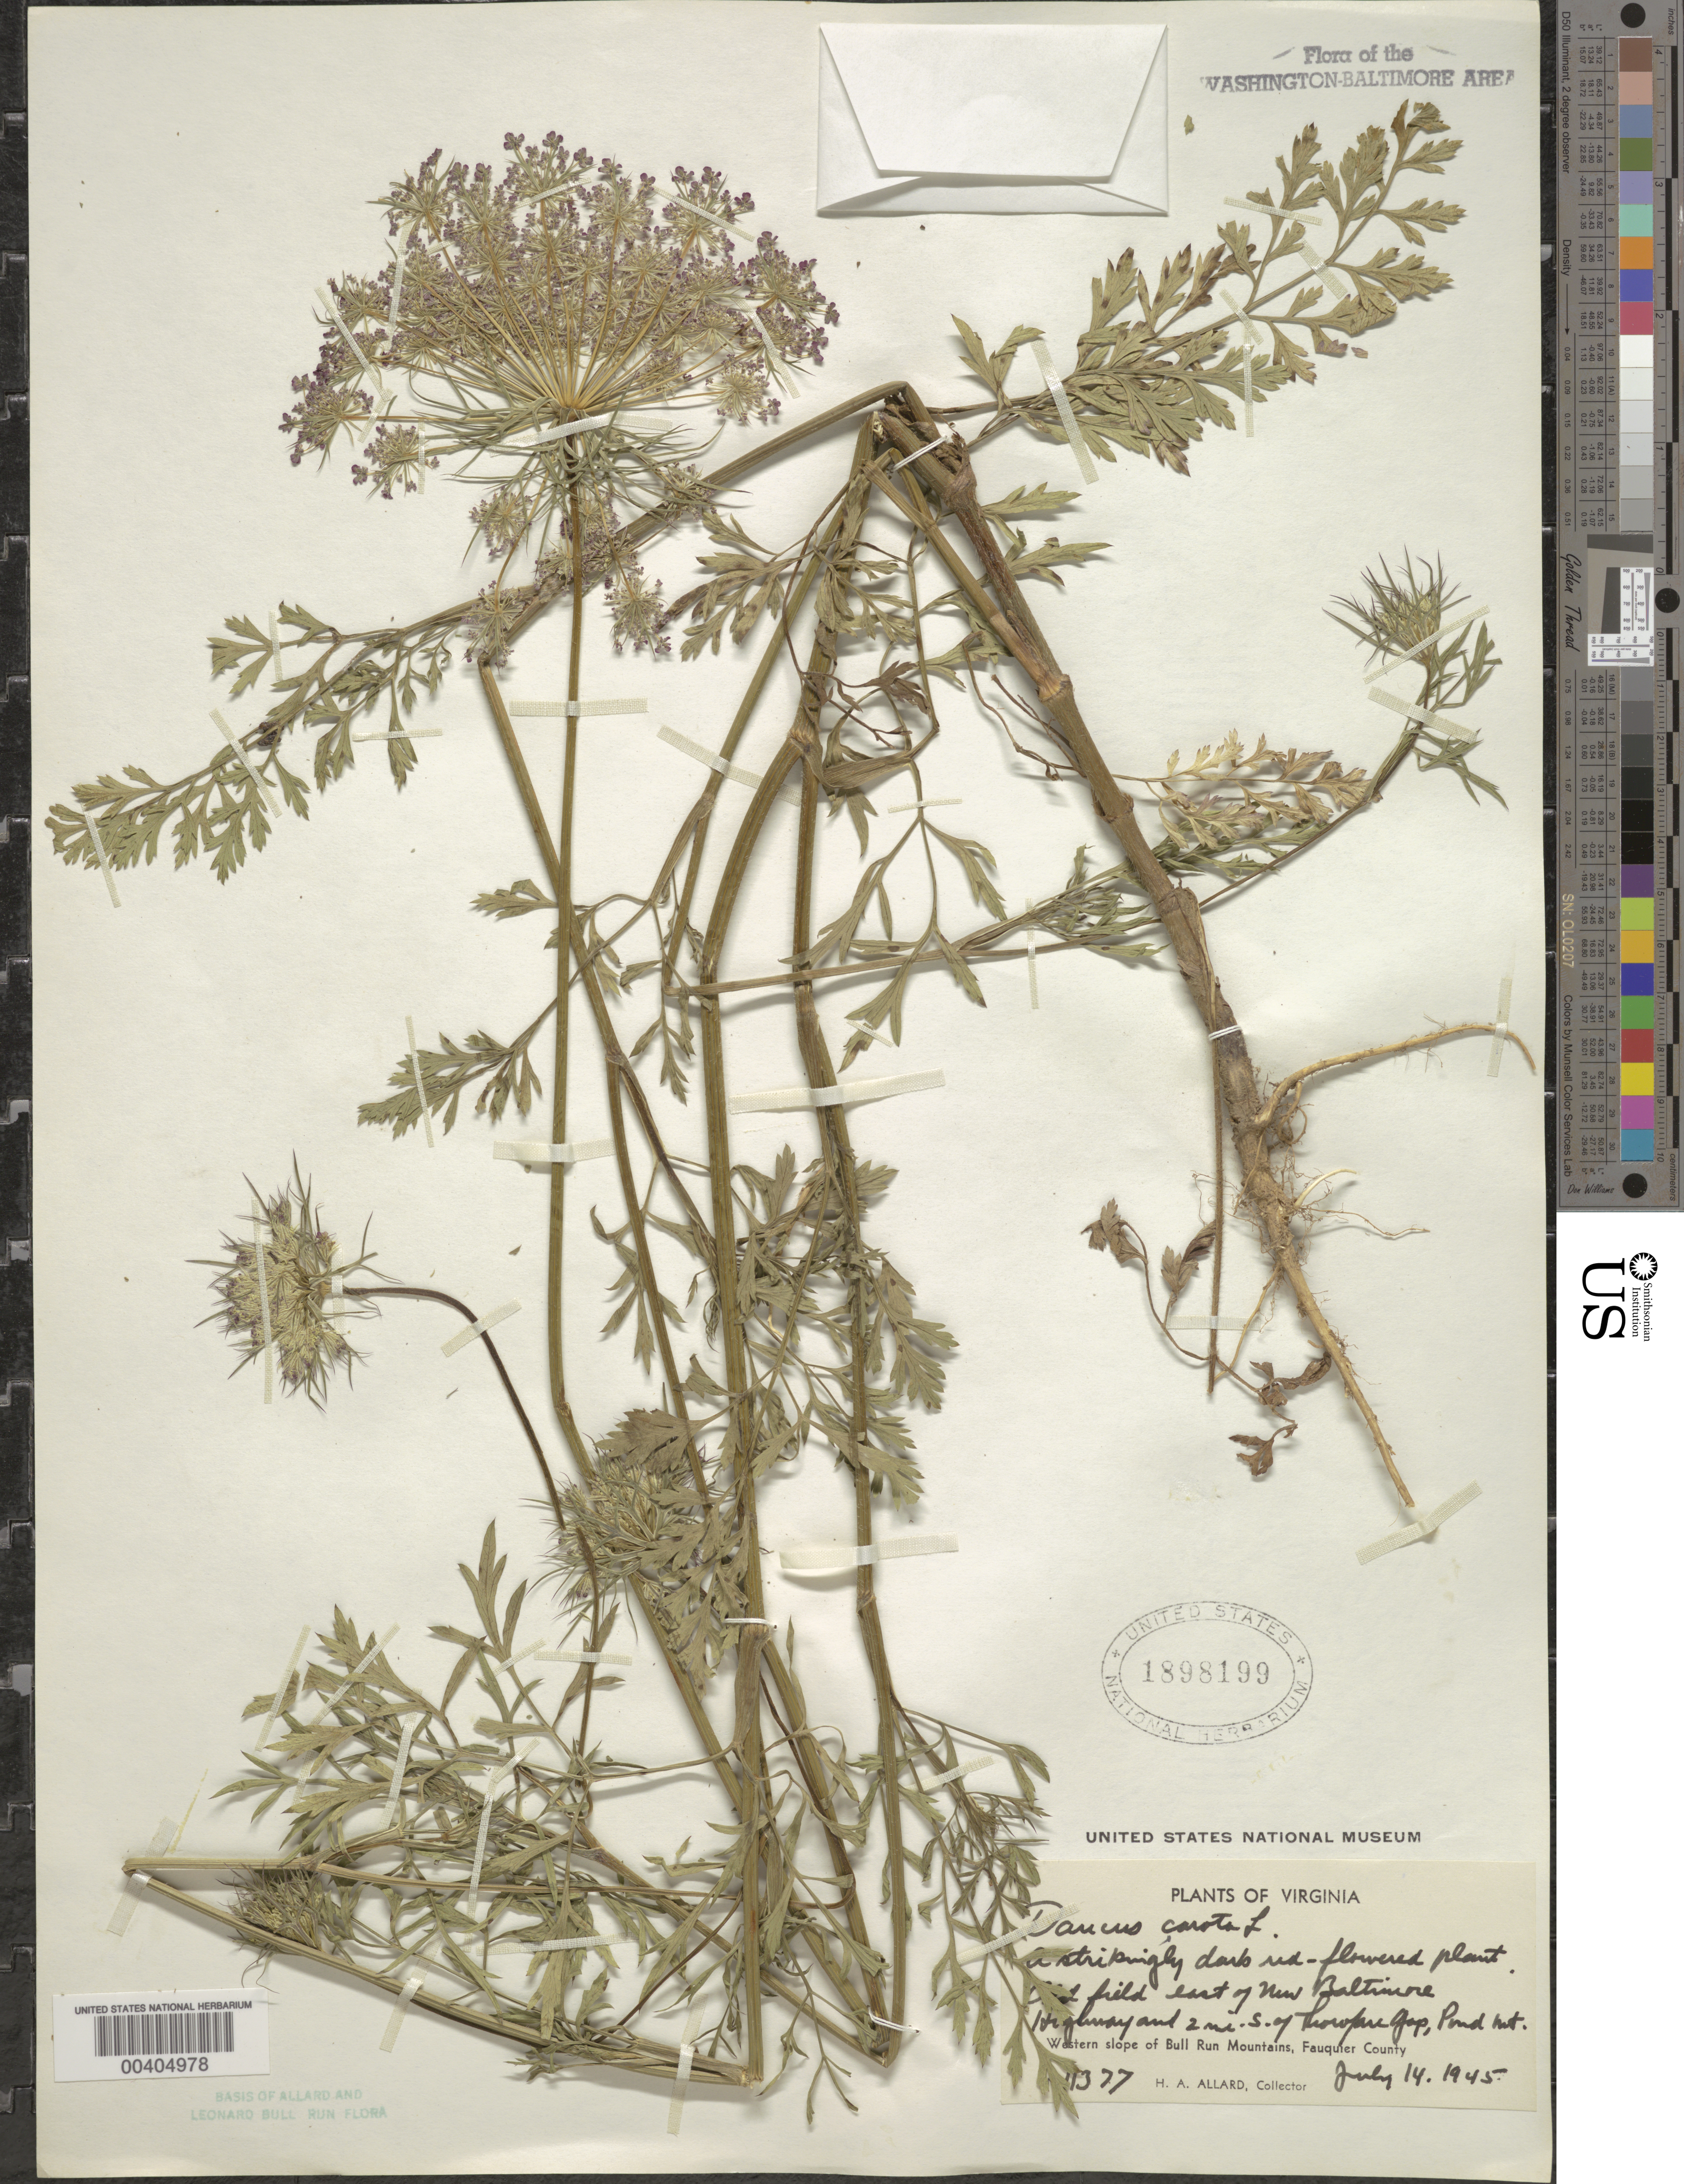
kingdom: Plantae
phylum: Tracheophyta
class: Magnoliopsida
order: Apiales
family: Apiaceae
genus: Daucus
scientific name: Daucus carota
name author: L.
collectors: H. A. Allard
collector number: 11377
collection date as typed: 14 Jul 1945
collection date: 1945-07-14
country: United States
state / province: Virginia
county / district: Fauquier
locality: South of Thorofare Gap and east of New Baltimore Highway,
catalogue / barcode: US 1898199